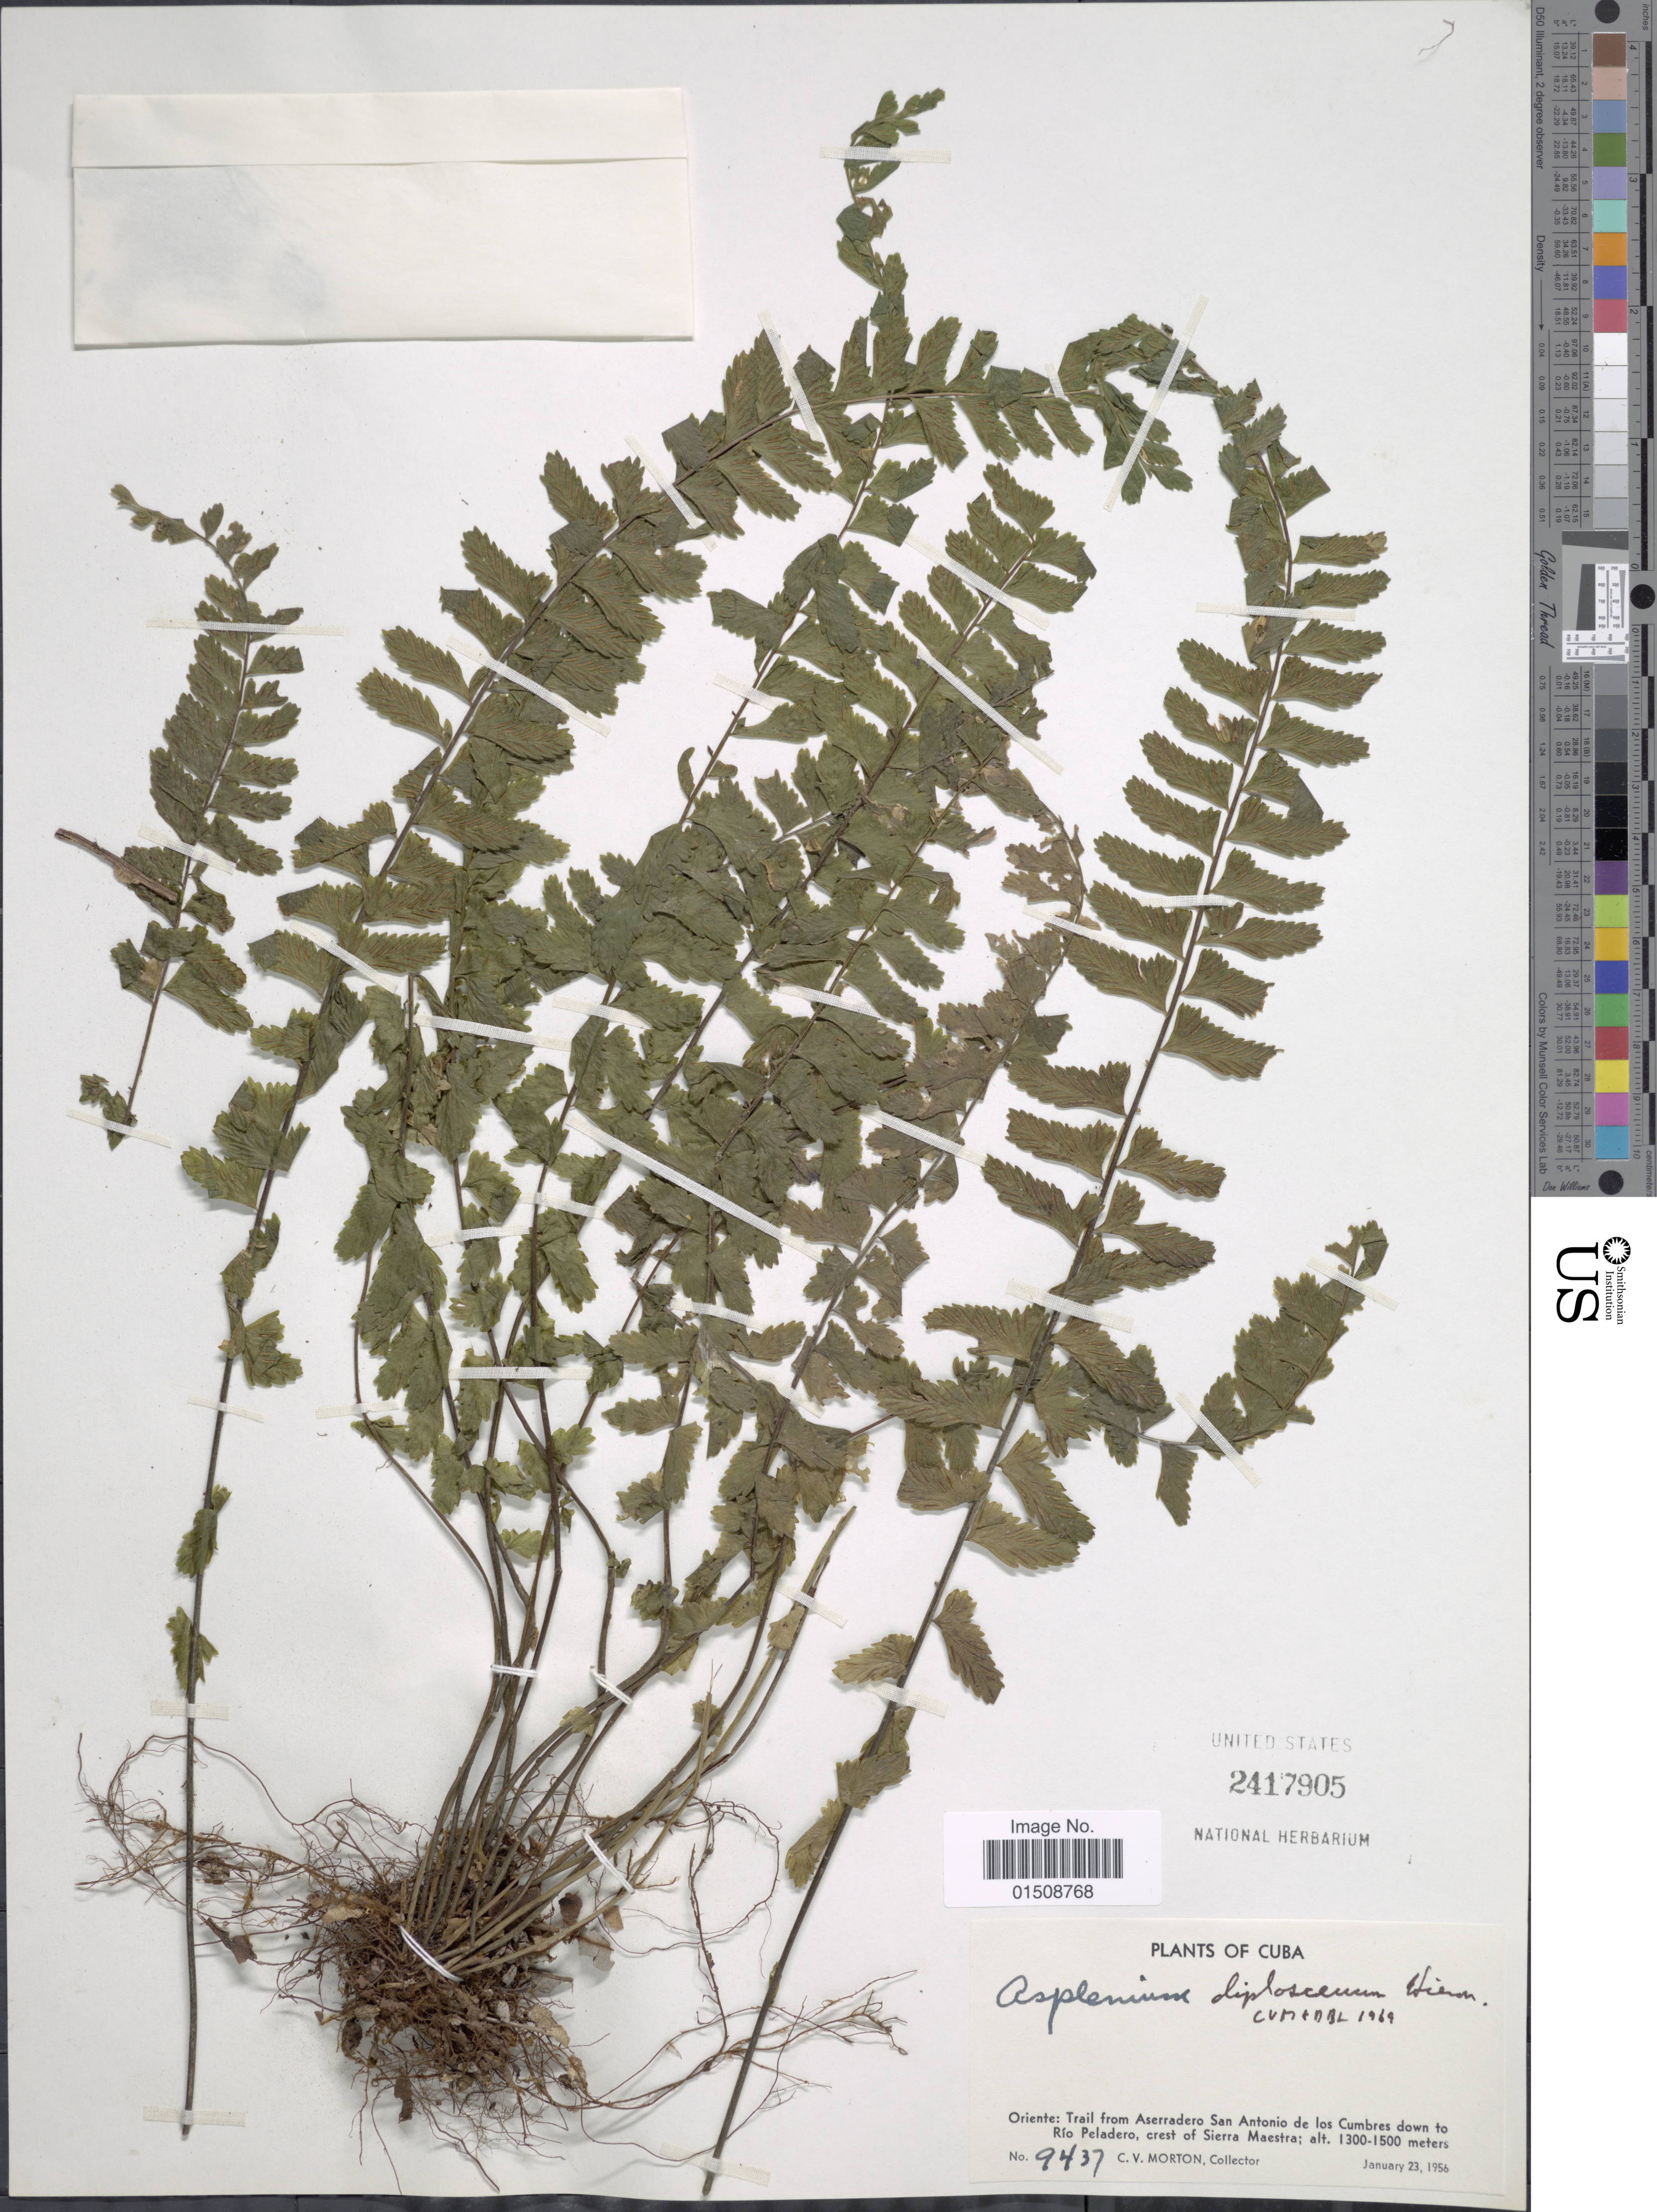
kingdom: Plantae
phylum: Tracheophyta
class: Polypodiopsida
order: Polypodiales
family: Aspleniaceae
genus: Asplenium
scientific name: Asplenium diplosceuum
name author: Hieron.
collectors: C. V. Morton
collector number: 9437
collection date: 1956-01-23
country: Cuba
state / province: Oriente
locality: Trail from Aserradero San Antonio de los Cumbres down to Río Peladero, crest of Sierra Maestra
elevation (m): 1300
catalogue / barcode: US 2417905